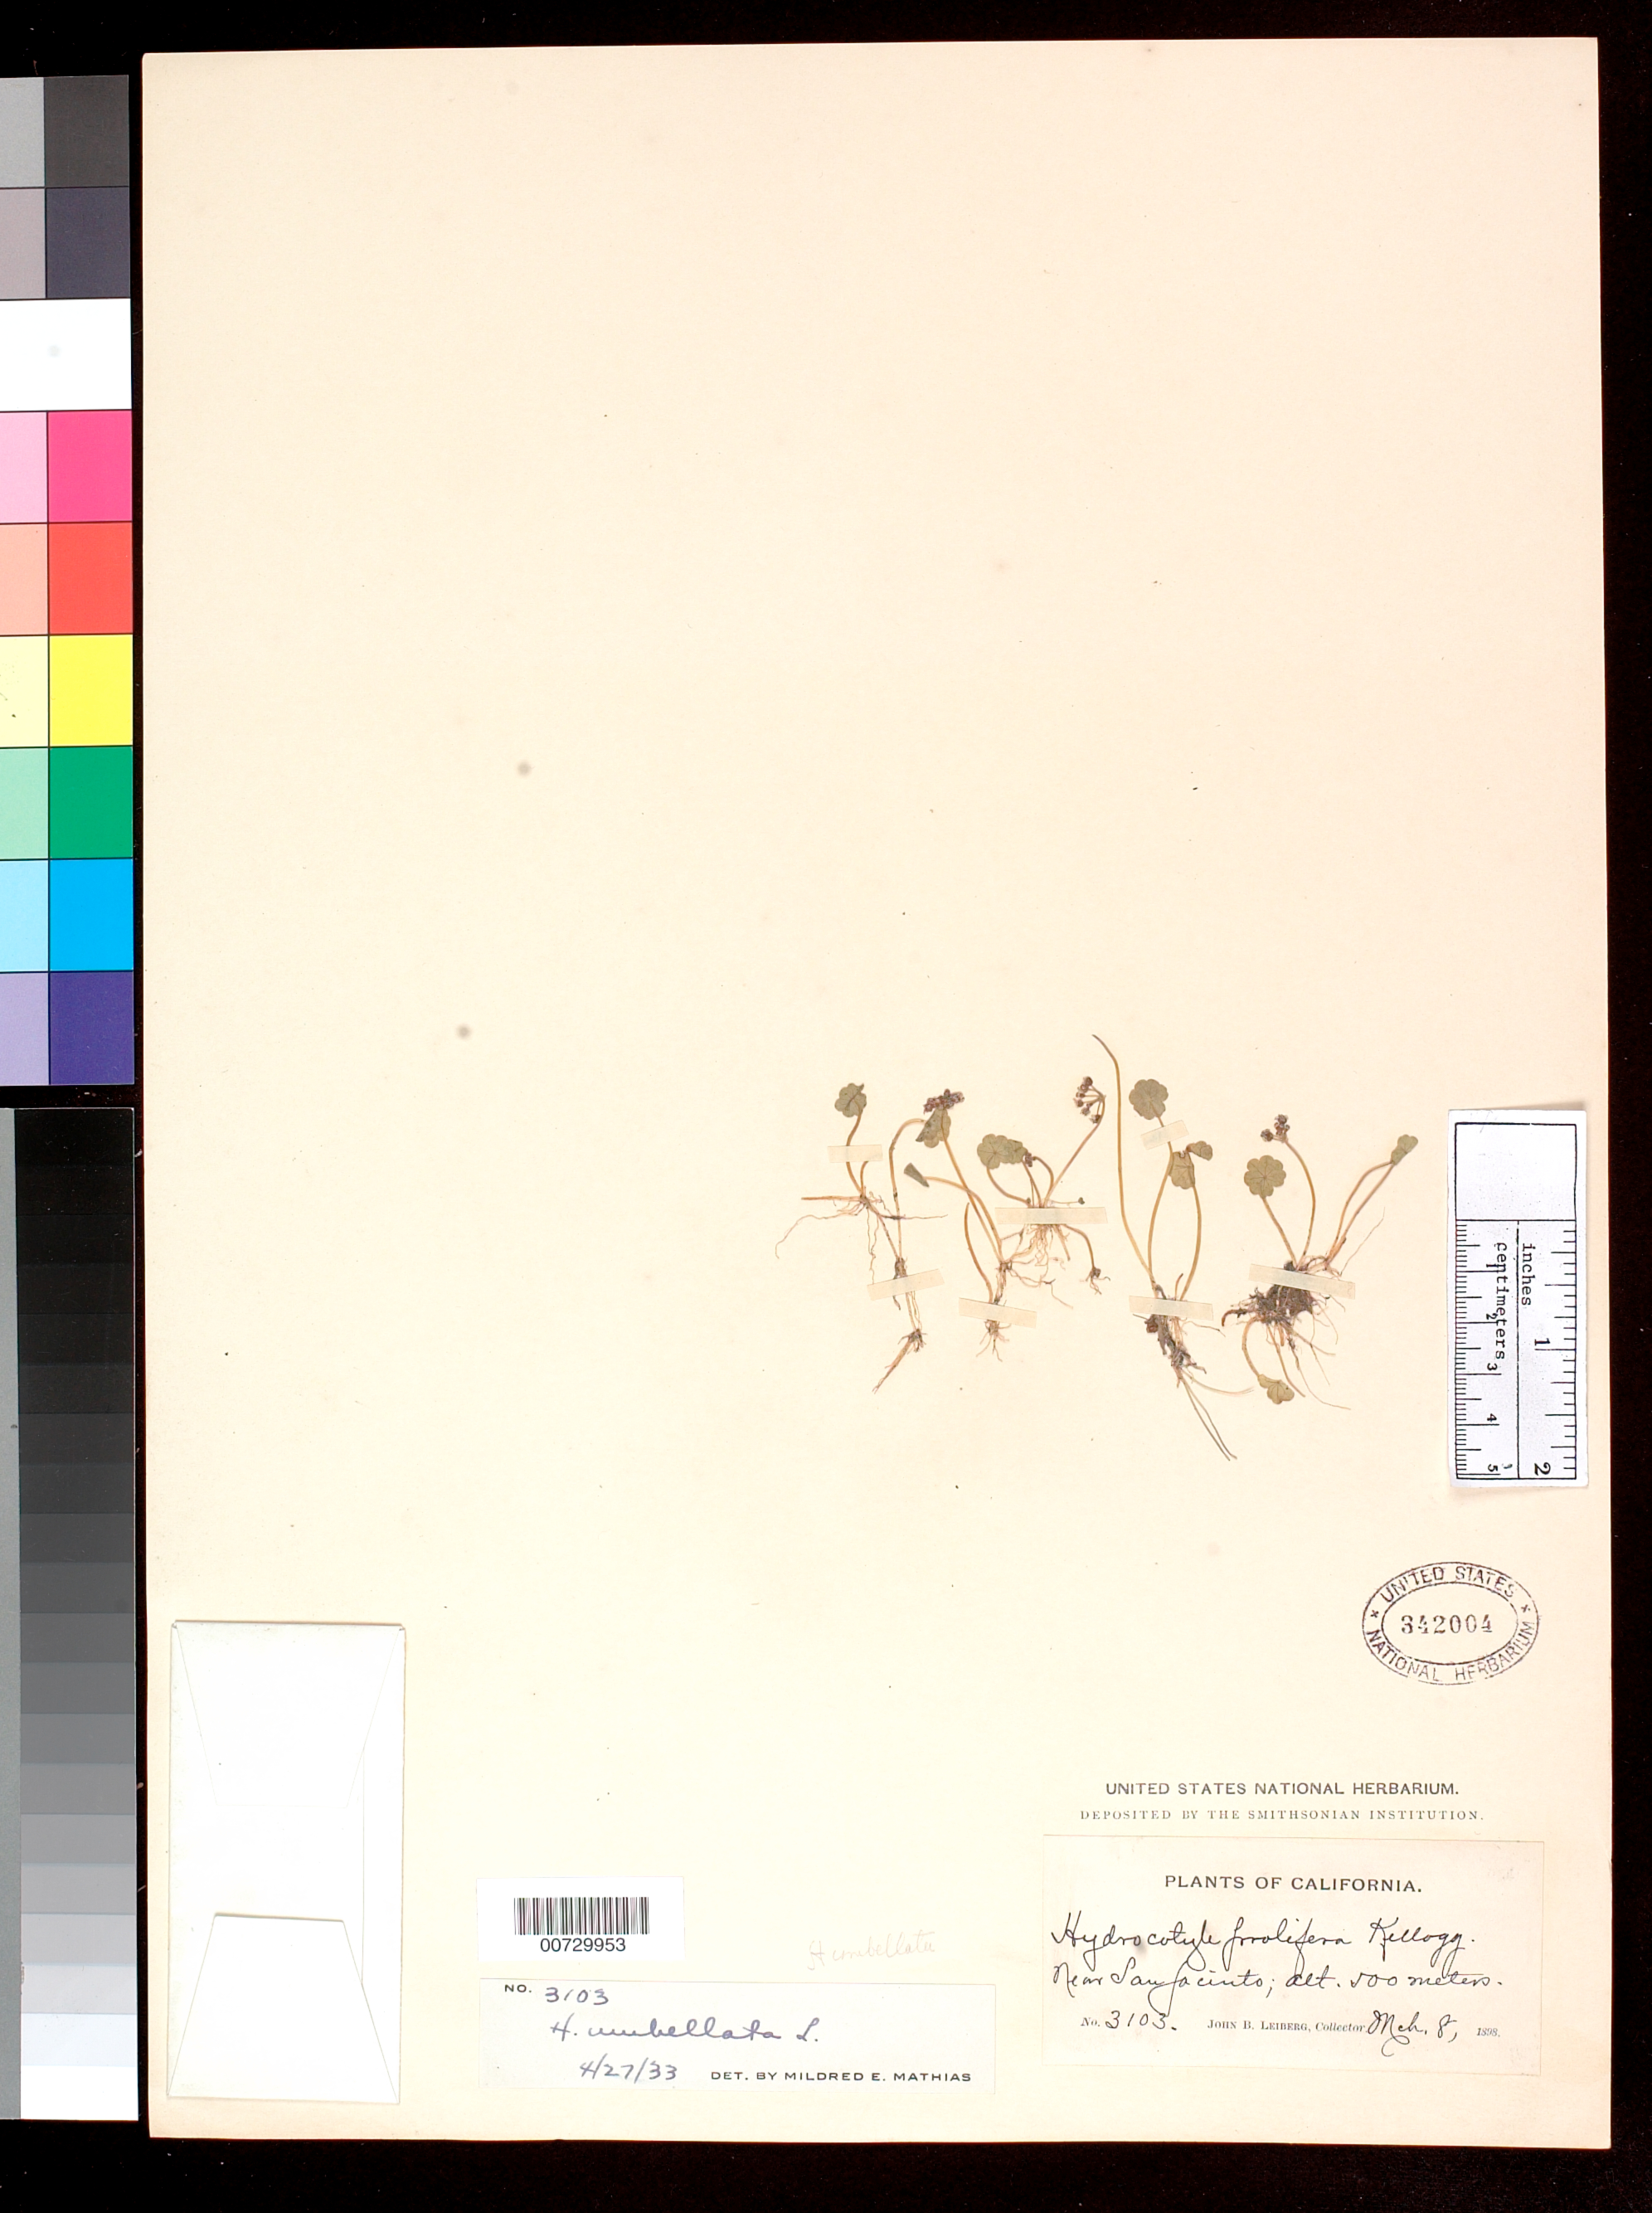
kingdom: Plantae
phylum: Tracheophyta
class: Magnoliopsida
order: Apiales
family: Araliaceae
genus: Hydrocotyle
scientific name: Hydrocotyle umbellata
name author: L.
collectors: J. Leiberg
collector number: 3103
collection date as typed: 8 Mar 1898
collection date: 1898-03-08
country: United States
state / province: California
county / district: Riverside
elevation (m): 500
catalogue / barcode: US 342004